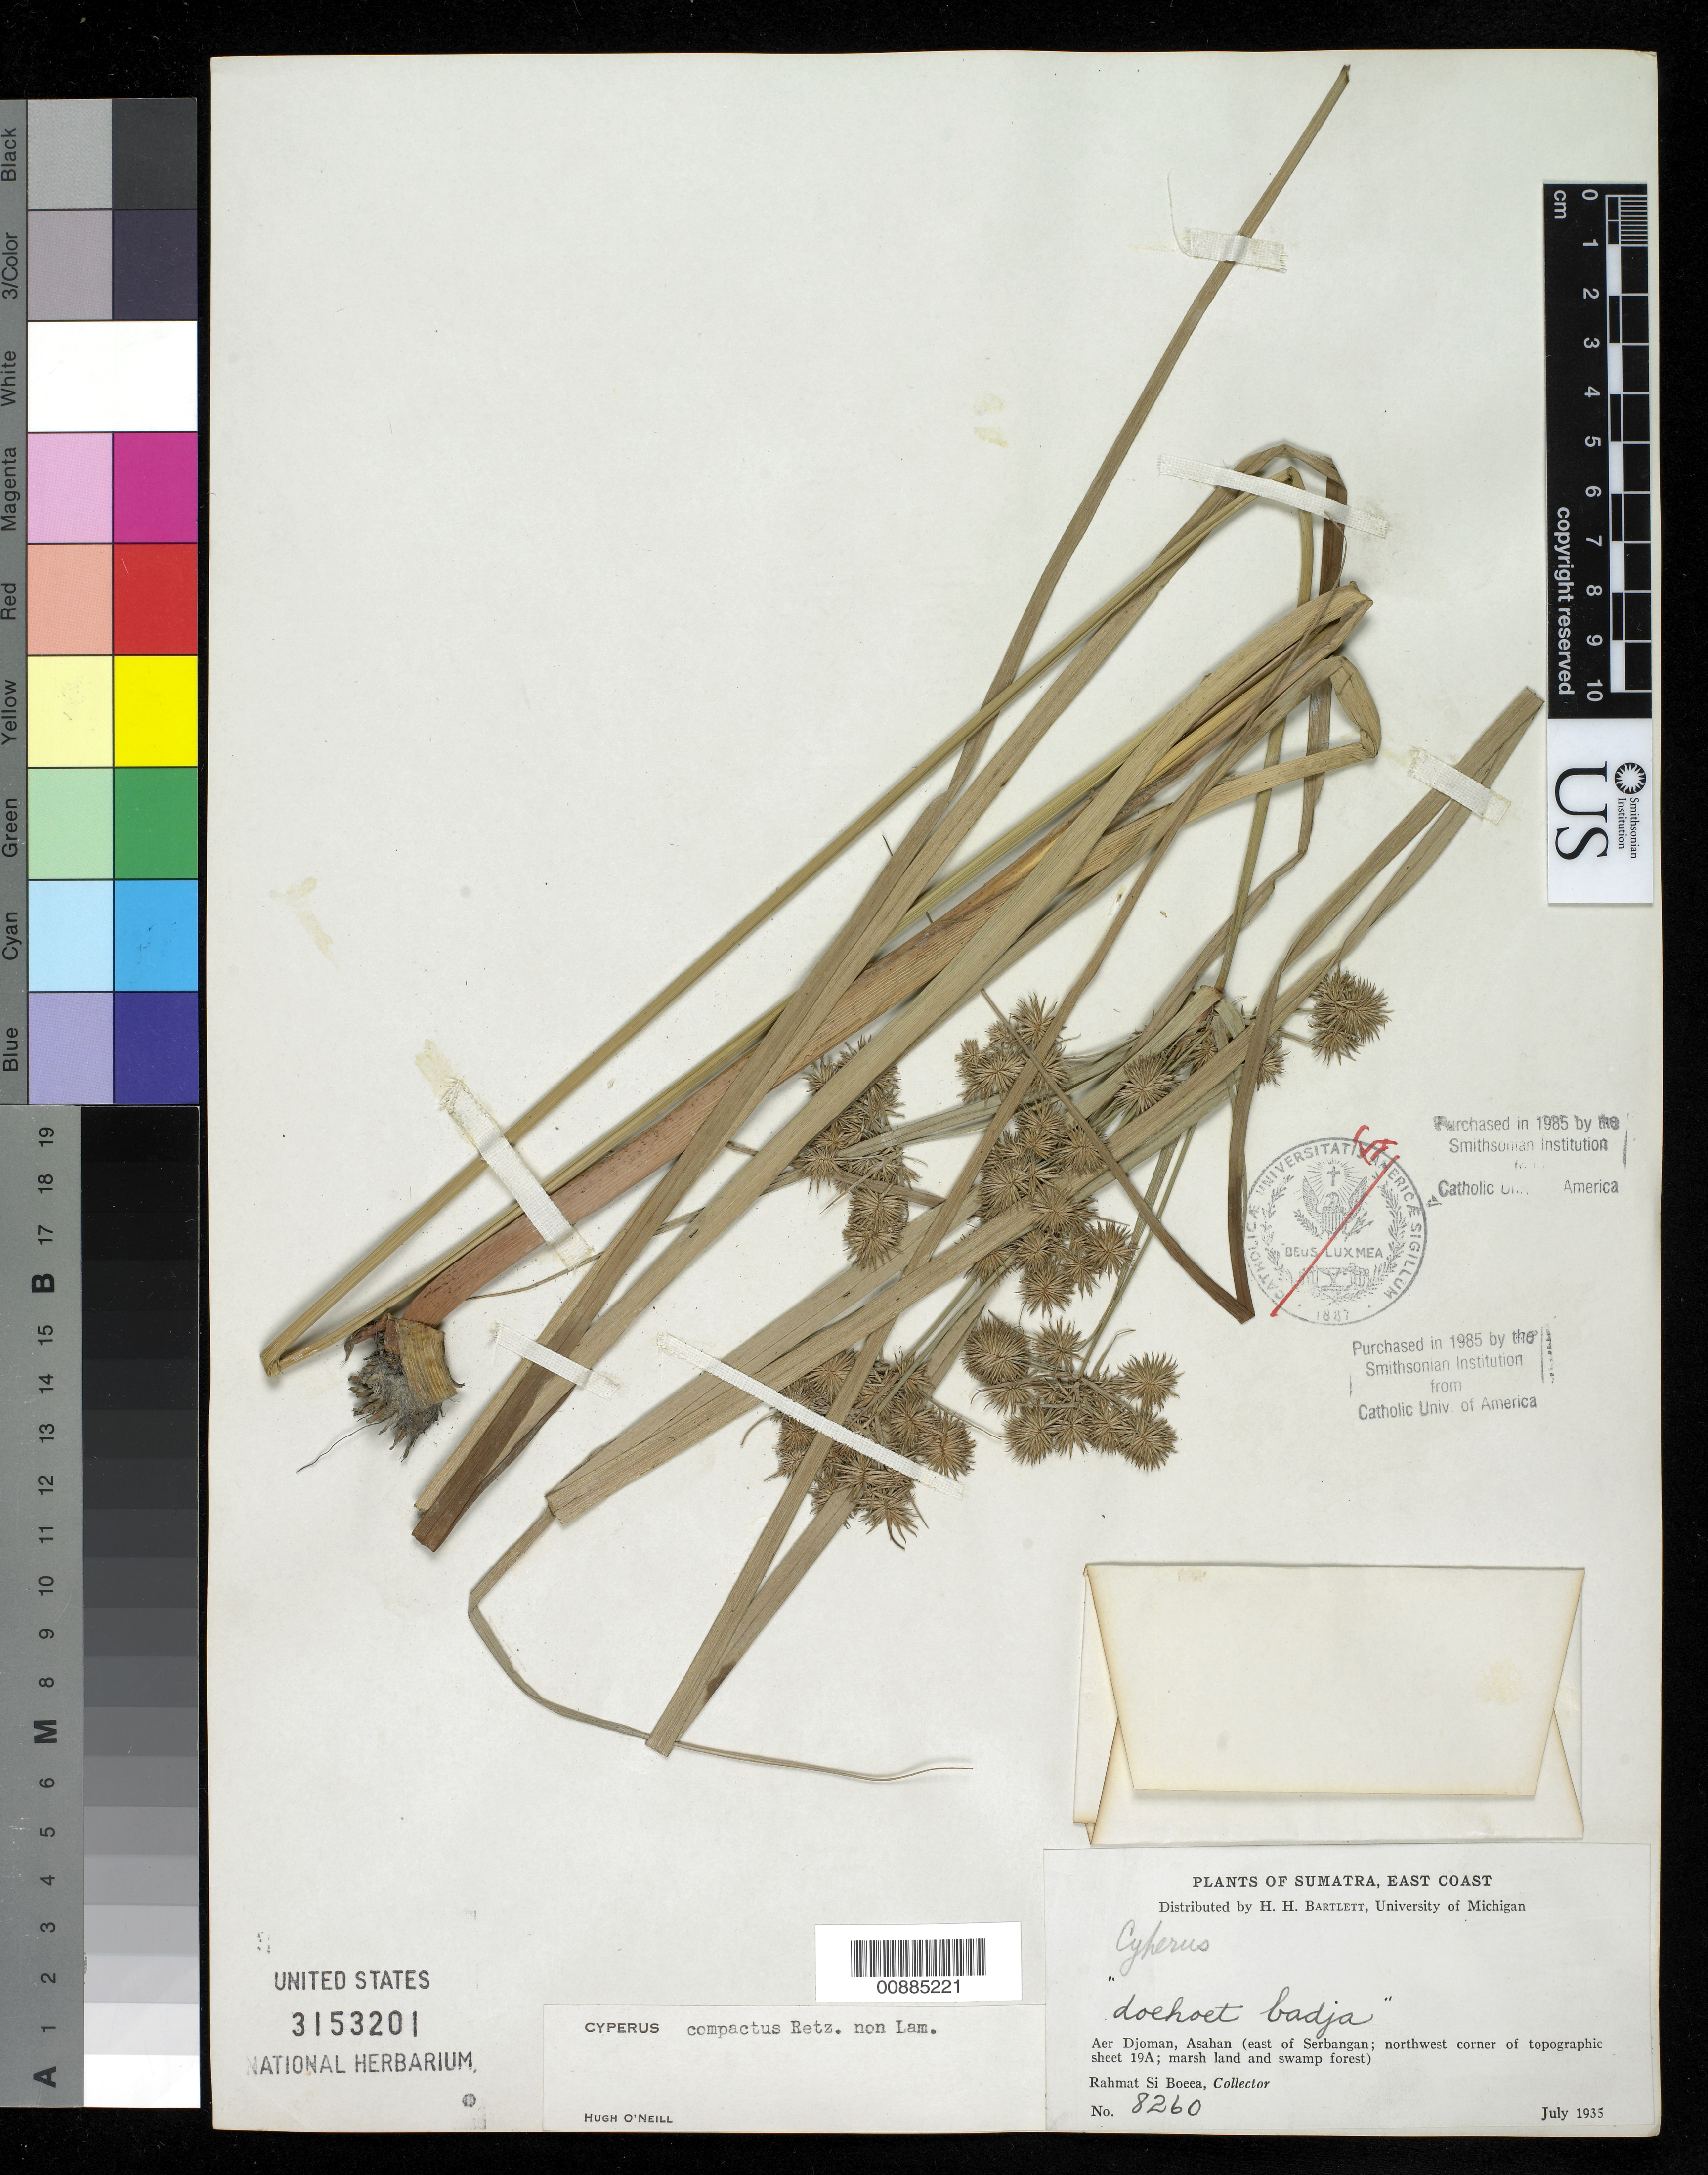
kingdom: Plantae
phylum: Tracheophyta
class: Liliopsida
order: Poales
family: Cyperaceae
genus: Cyperus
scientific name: Cyperus compactus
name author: Retz.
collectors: Rahmat Si Boeea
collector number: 8260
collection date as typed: Jul 1935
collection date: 1935-07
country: Indonesia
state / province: Sumatra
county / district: Aceh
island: Sumatra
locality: Aer Djoman, Asahan (east of Serbangan).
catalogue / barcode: US 3153201